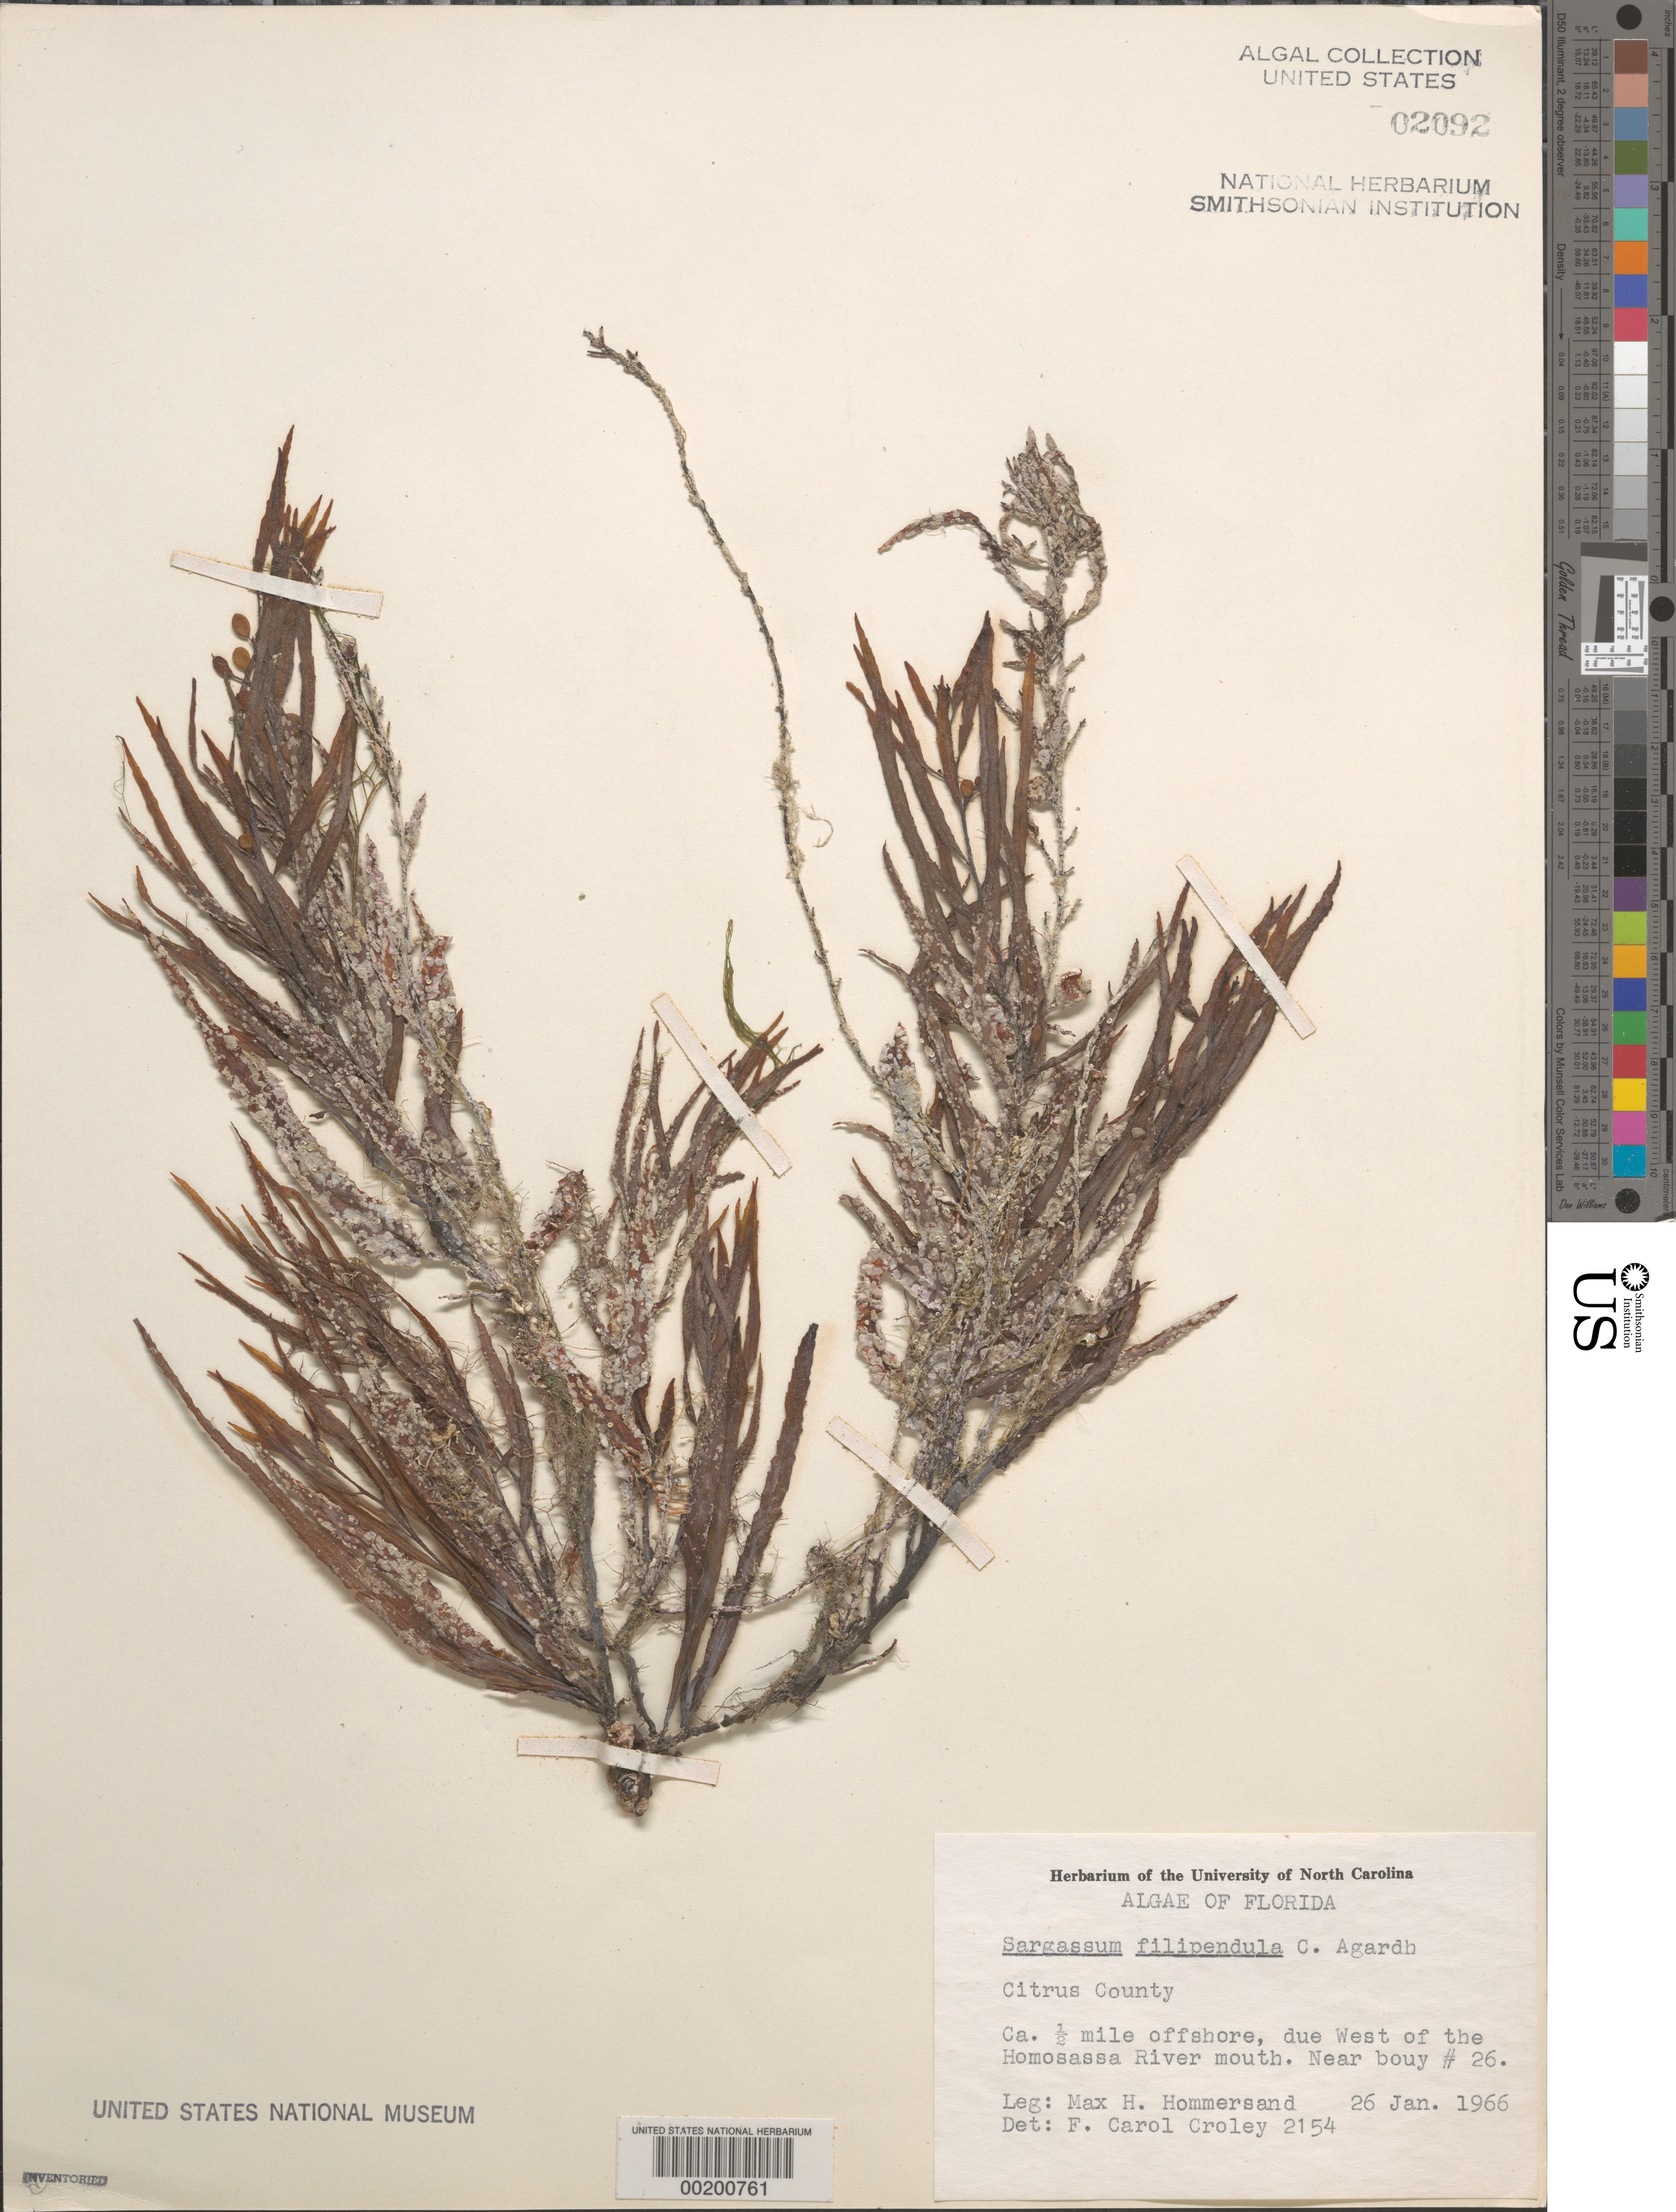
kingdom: Chromista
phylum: Ochrophyta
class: Phaeophyceae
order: Fucales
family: Sargassaceae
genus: Sargassum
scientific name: Sargassum filipendula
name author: C. Agardh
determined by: Croley, F. C.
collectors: M. H. Hommersand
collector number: FCC 2154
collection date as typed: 26 Jan 1966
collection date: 1966-01-26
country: United States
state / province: Florida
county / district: Citrus County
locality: West of Homosassa River mouth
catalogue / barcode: US 2092